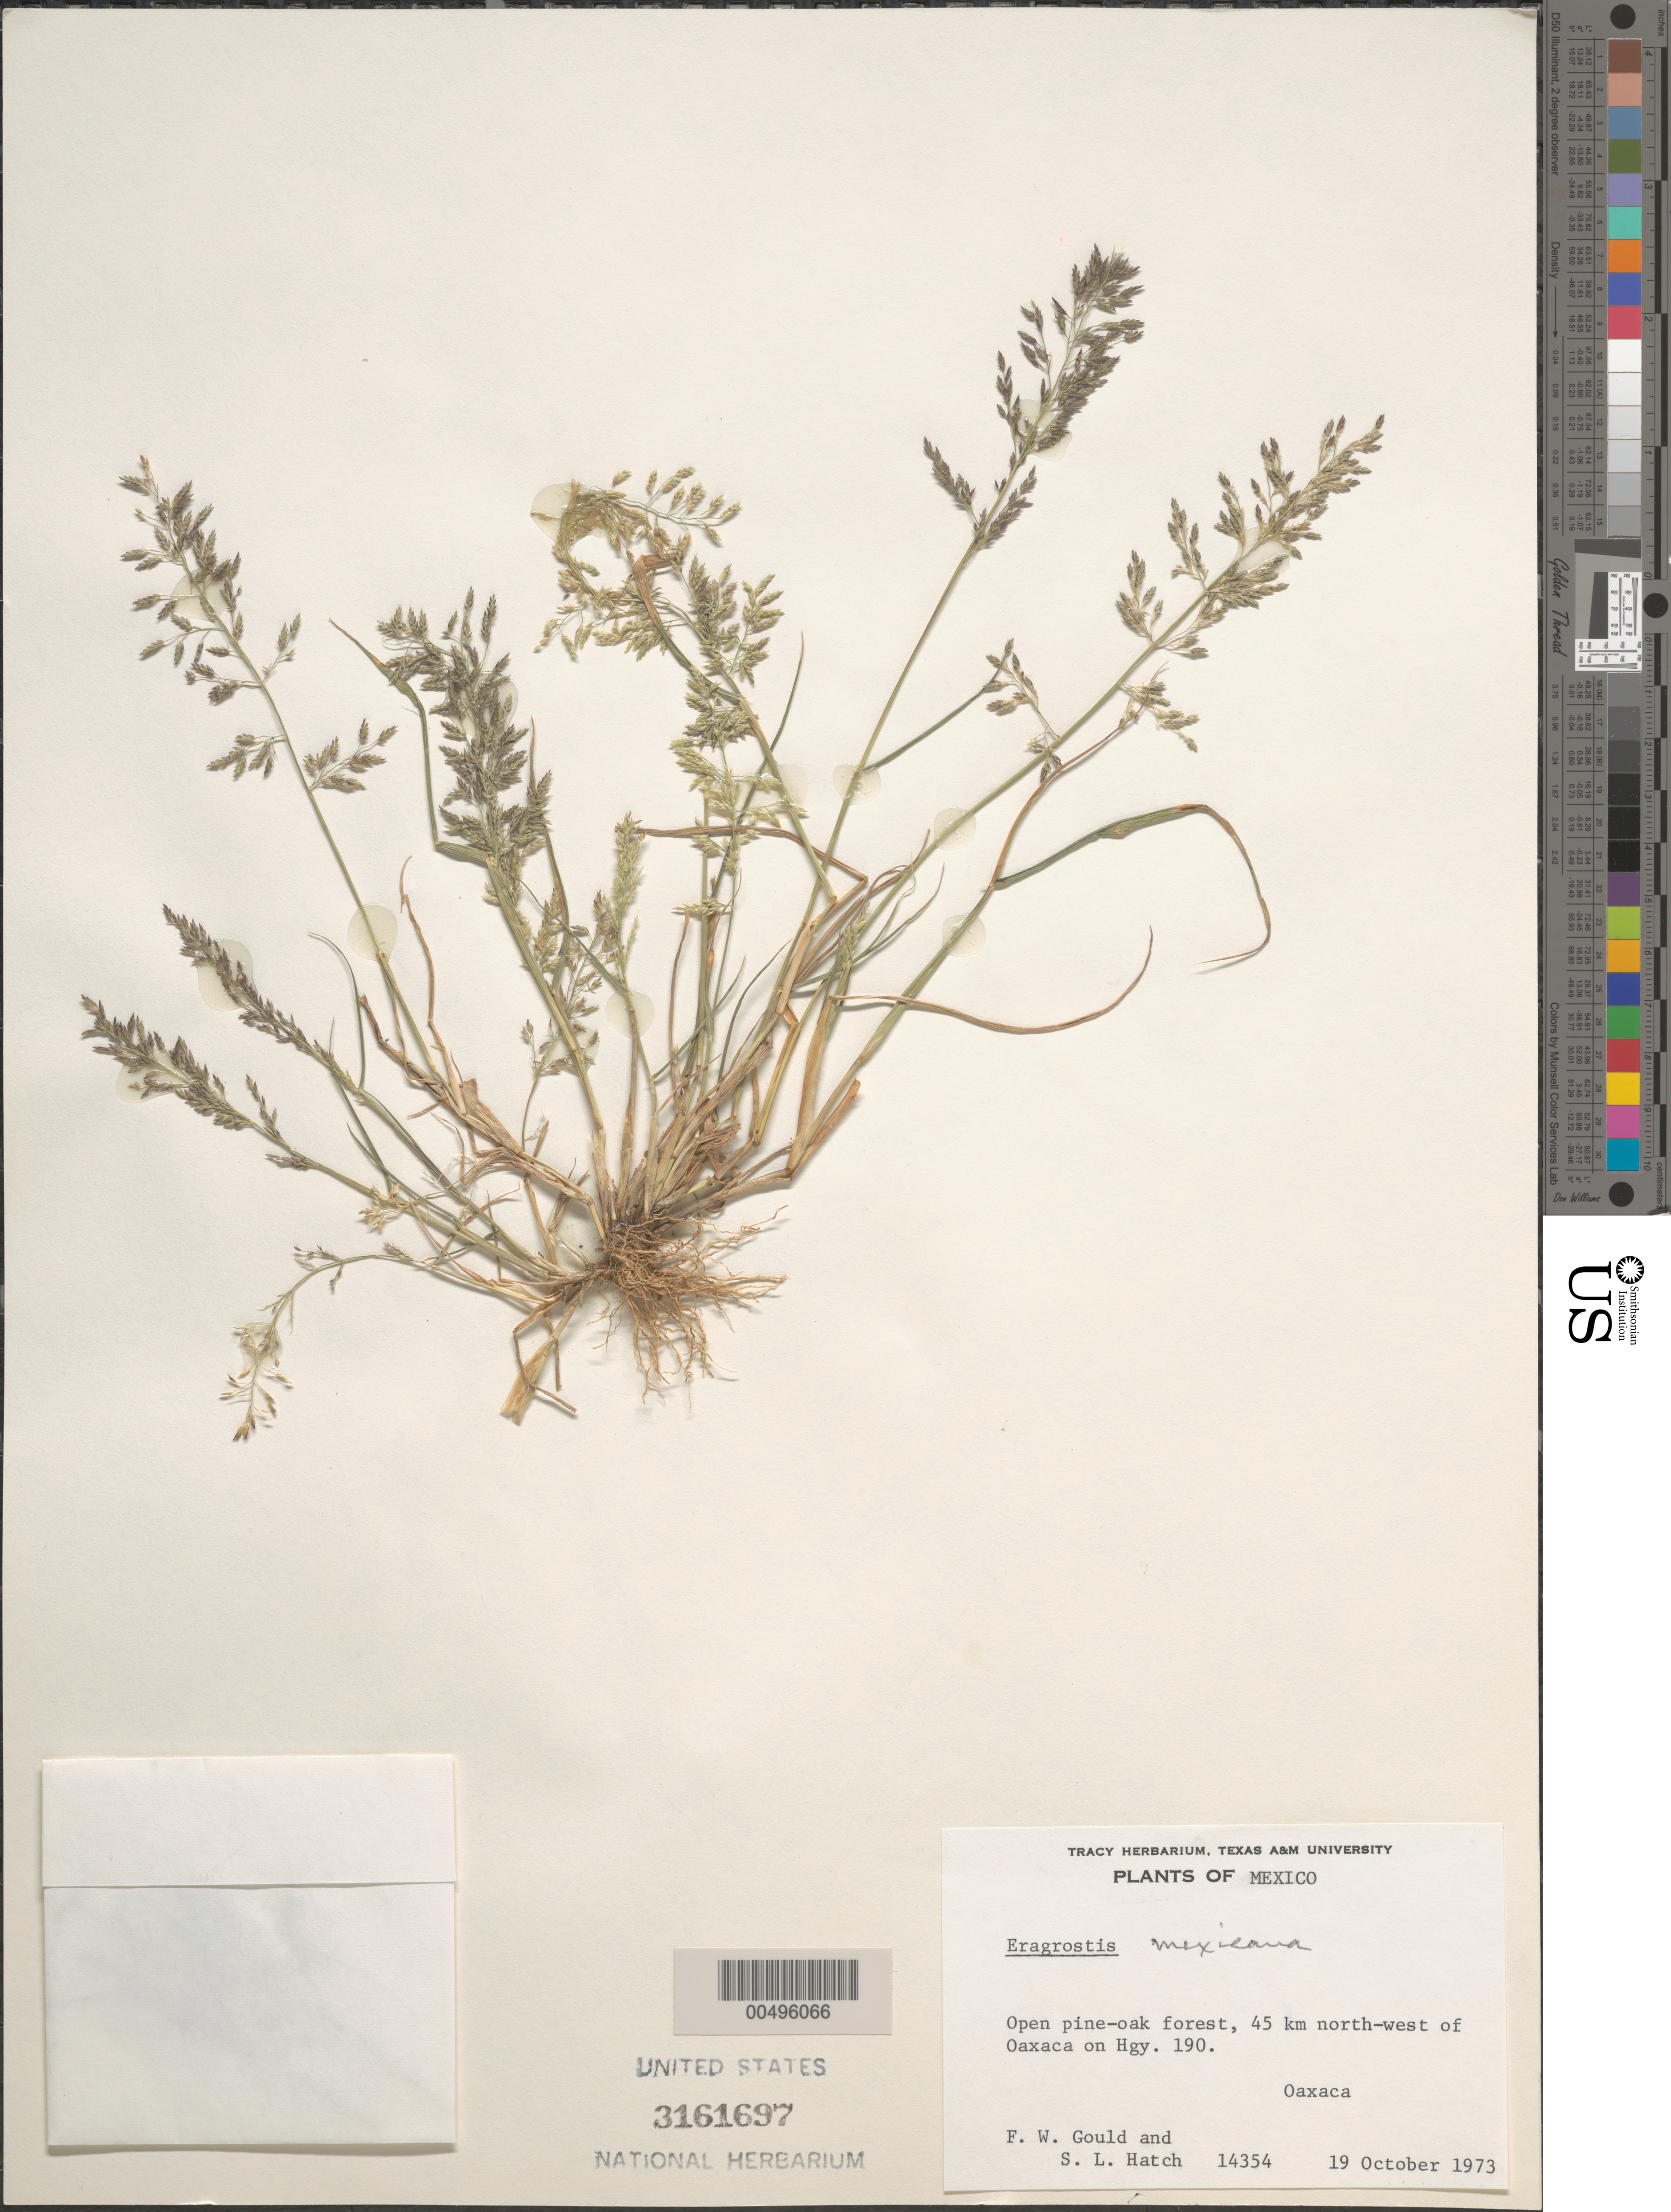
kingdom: Plantae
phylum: Tracheophyta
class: Liliopsida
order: Poales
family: Poaceae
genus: Eragrostis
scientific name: Eragrostis mexicana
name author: (Hornem.) Link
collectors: F. W. Gould & S. Hatch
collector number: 14354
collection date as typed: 19 Oct 1973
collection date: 1973-10-19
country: Mexico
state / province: Oaxaca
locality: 45 km NW of Oaxaca on Hwy 190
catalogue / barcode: US 3161697